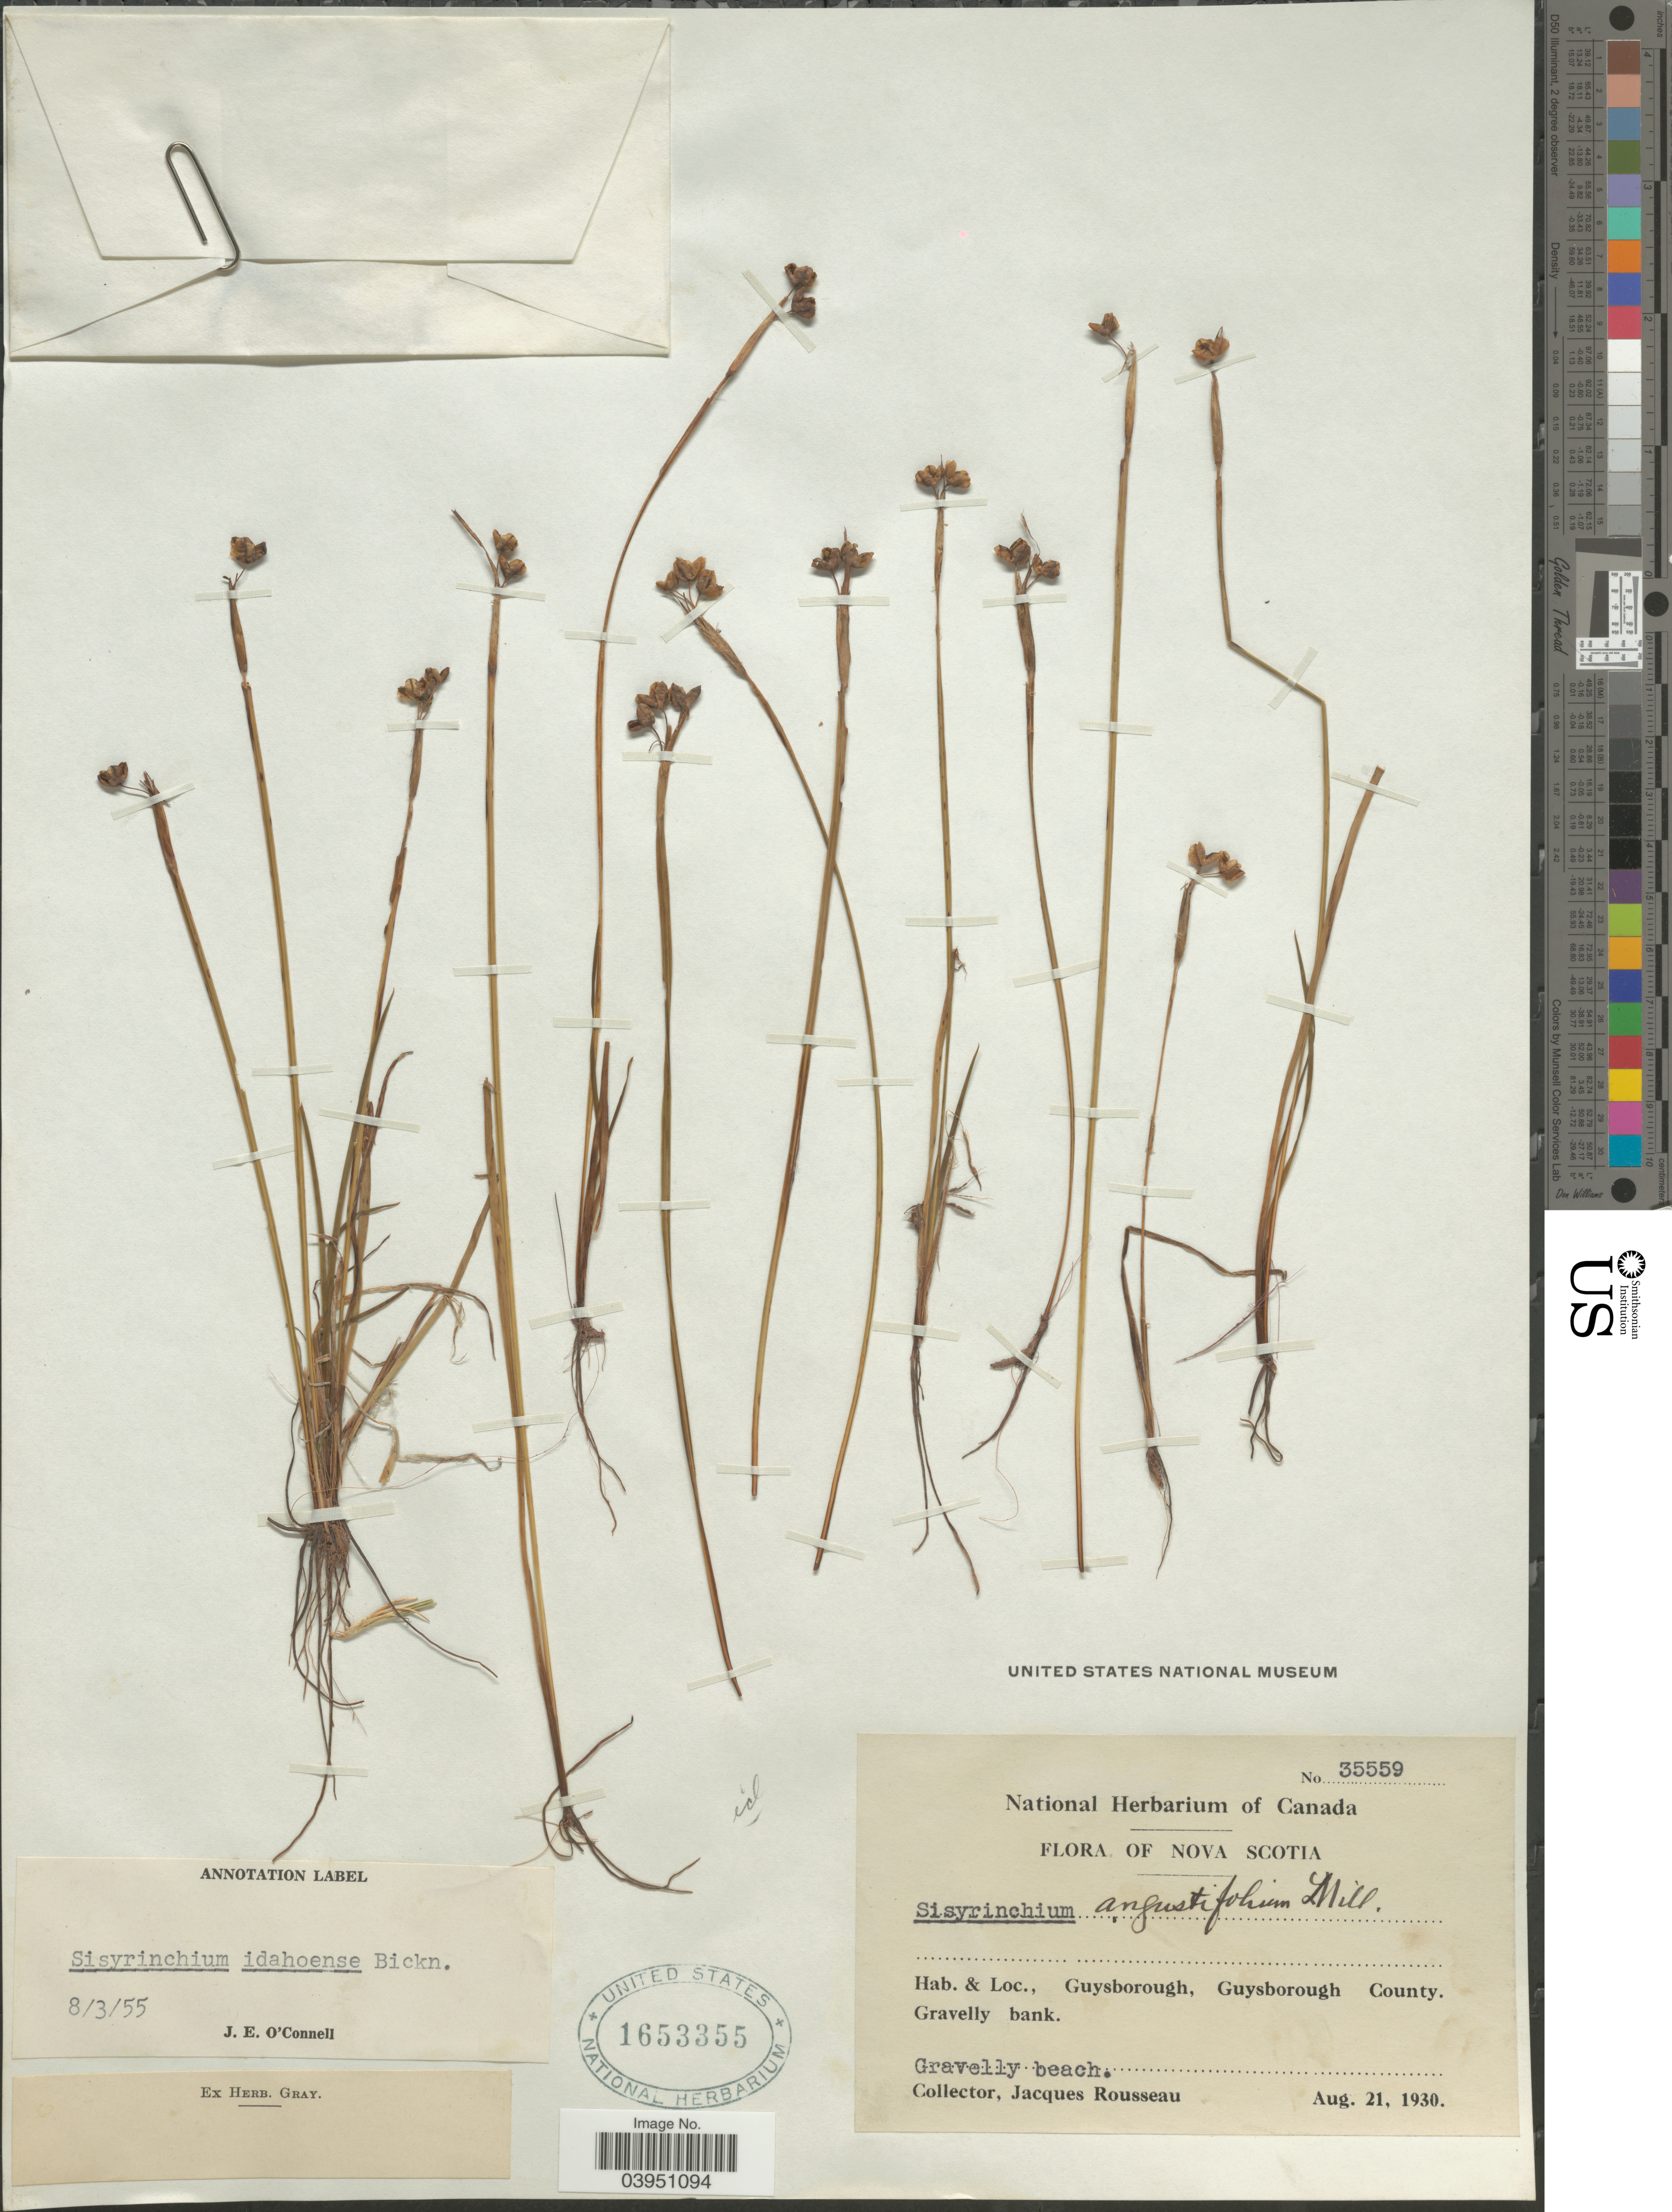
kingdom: Plantae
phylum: Tracheophyta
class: Liliopsida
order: Asparagales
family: Iridaceae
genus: Sisyrinchium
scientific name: Sisyrinchium idahoense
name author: E.P. Bicknell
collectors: J. Rousseau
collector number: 35559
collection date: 1930-08-21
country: Canada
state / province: Nova Scotia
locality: Guysborough, Guysborough County. Gravelly bank. Gravelly beach.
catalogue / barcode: US 1653355